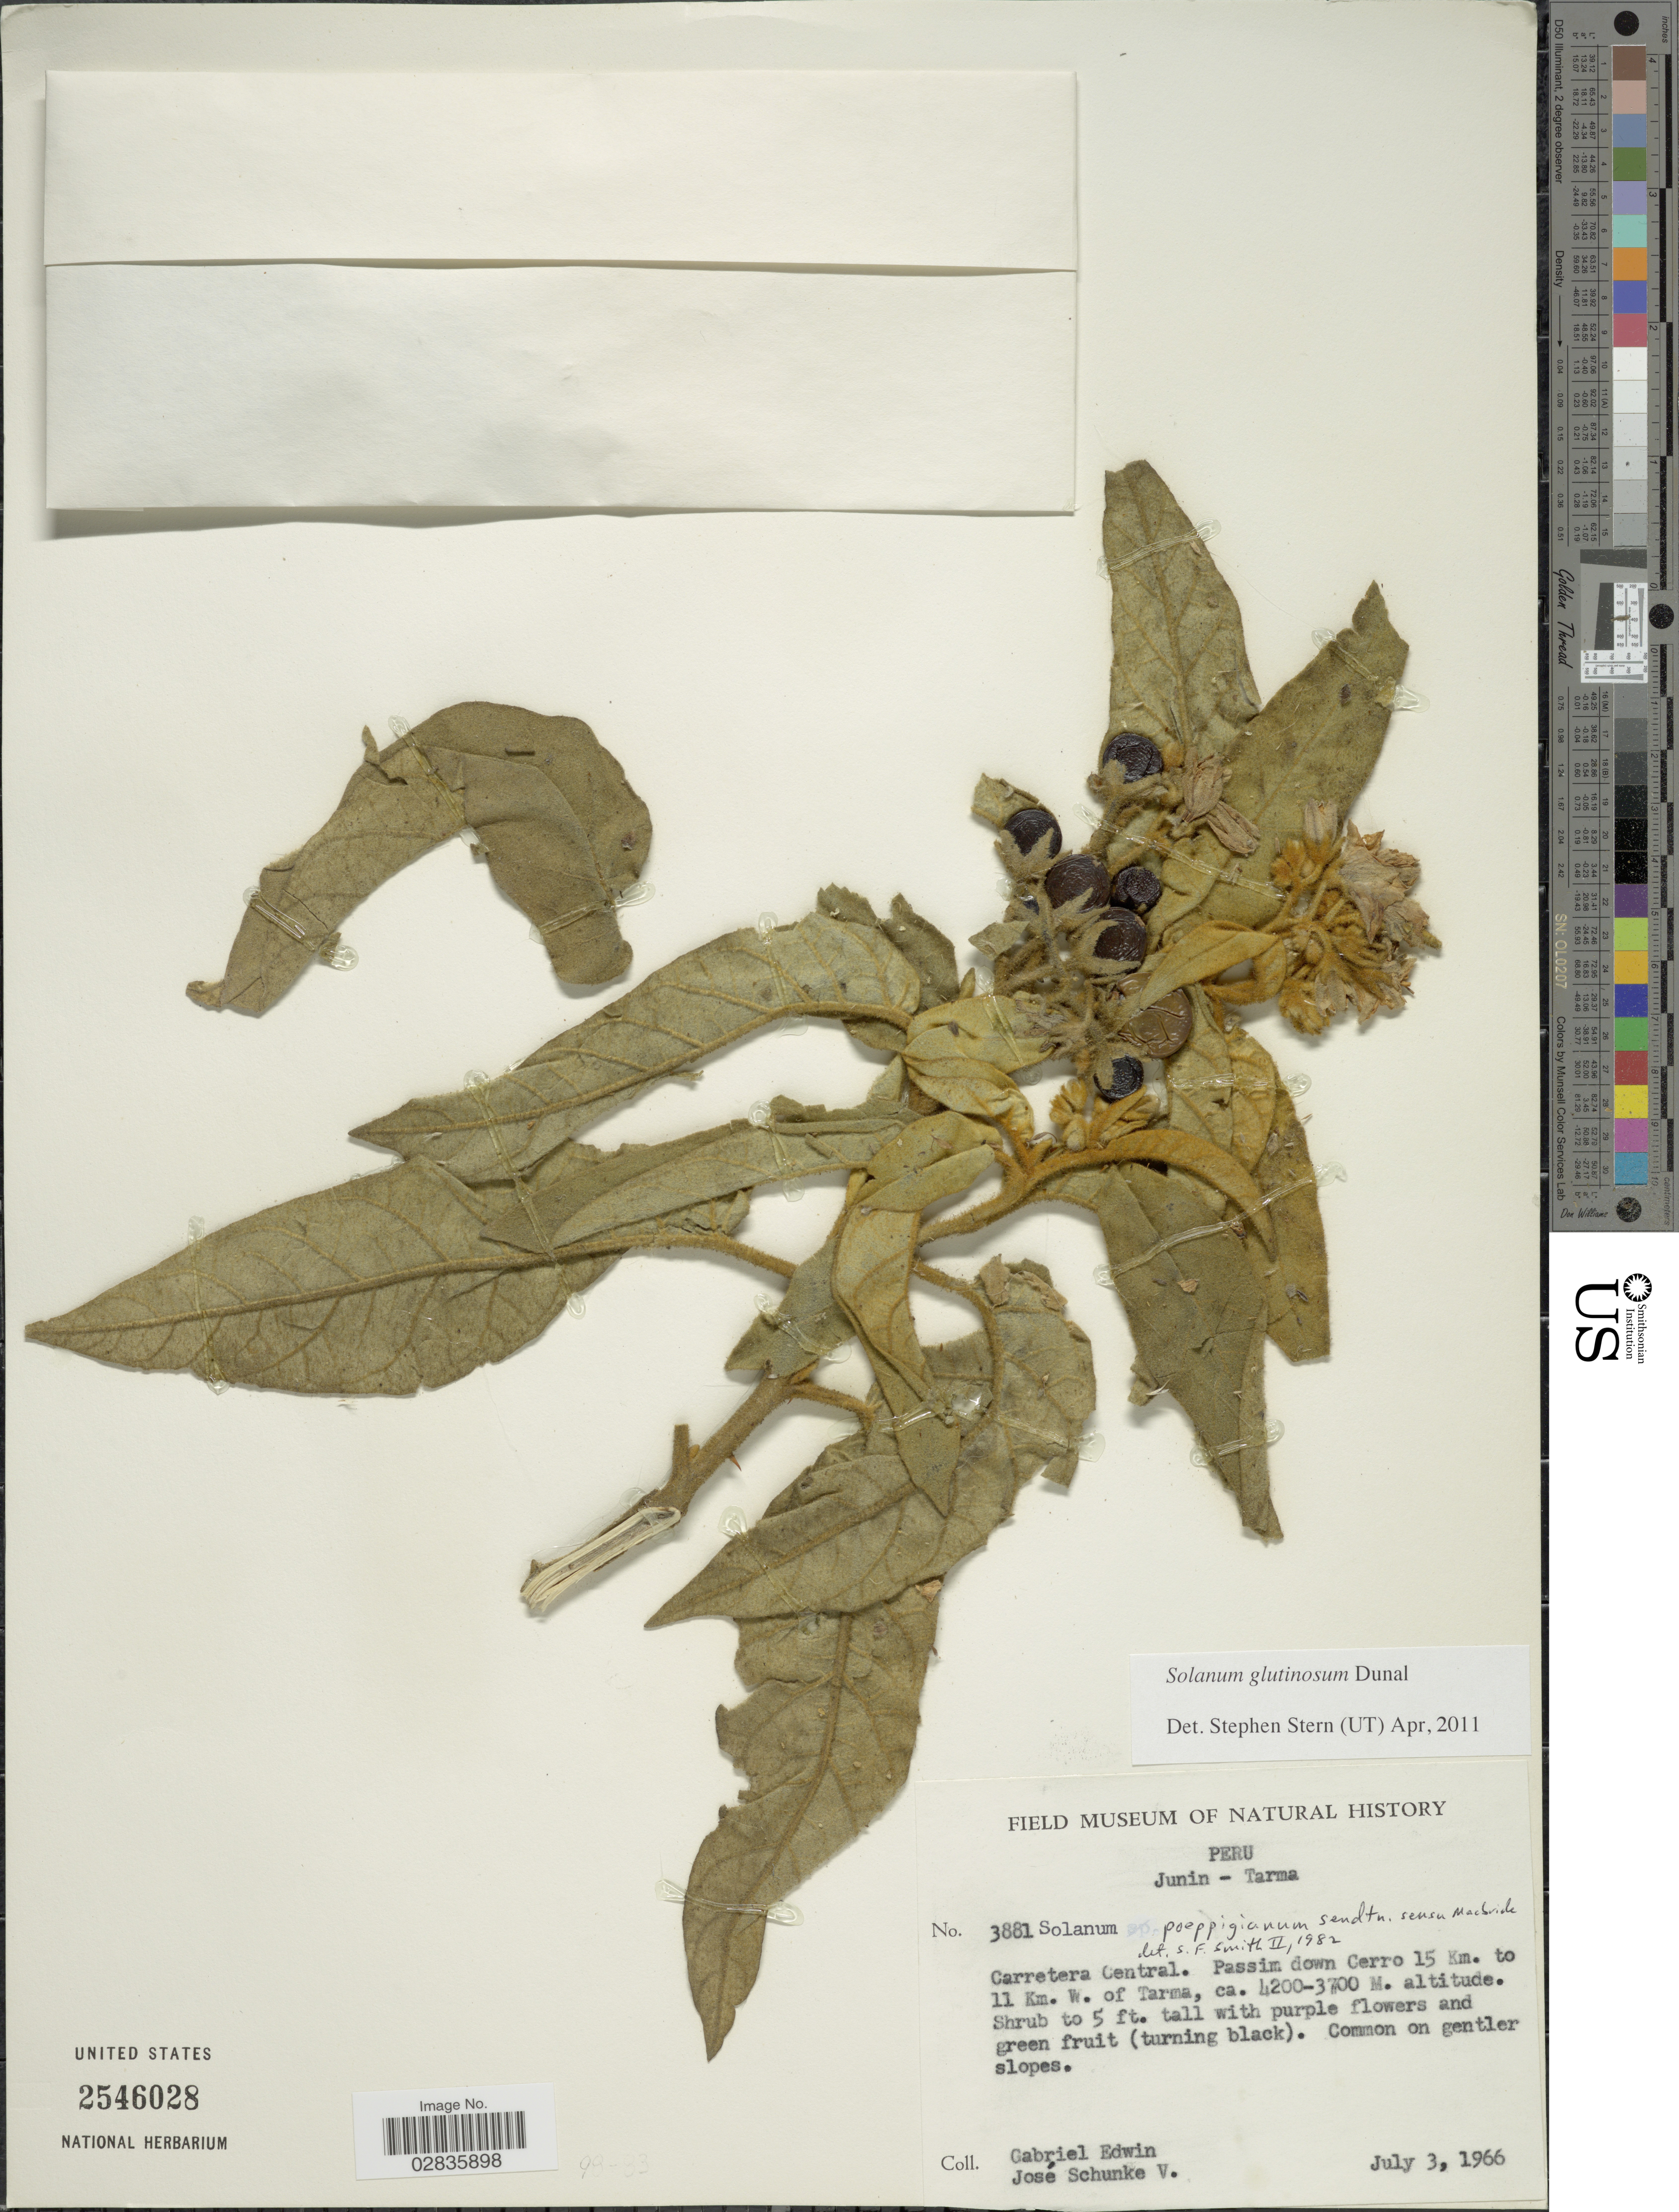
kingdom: Plantae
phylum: Tracheophyta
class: Magnoliopsida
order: Solanales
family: Solanaceae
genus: Solanum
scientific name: Solanum glutinosum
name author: Dunal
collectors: G. Edwin & J. Schunke Vigo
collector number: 3881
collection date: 1966-07-03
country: Peru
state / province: Junín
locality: Junin - Tarma. Carretera Central. Passim down Cerro 15 Km. to 11 Km. W. of Tarma.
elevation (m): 3700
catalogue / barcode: US 2546028